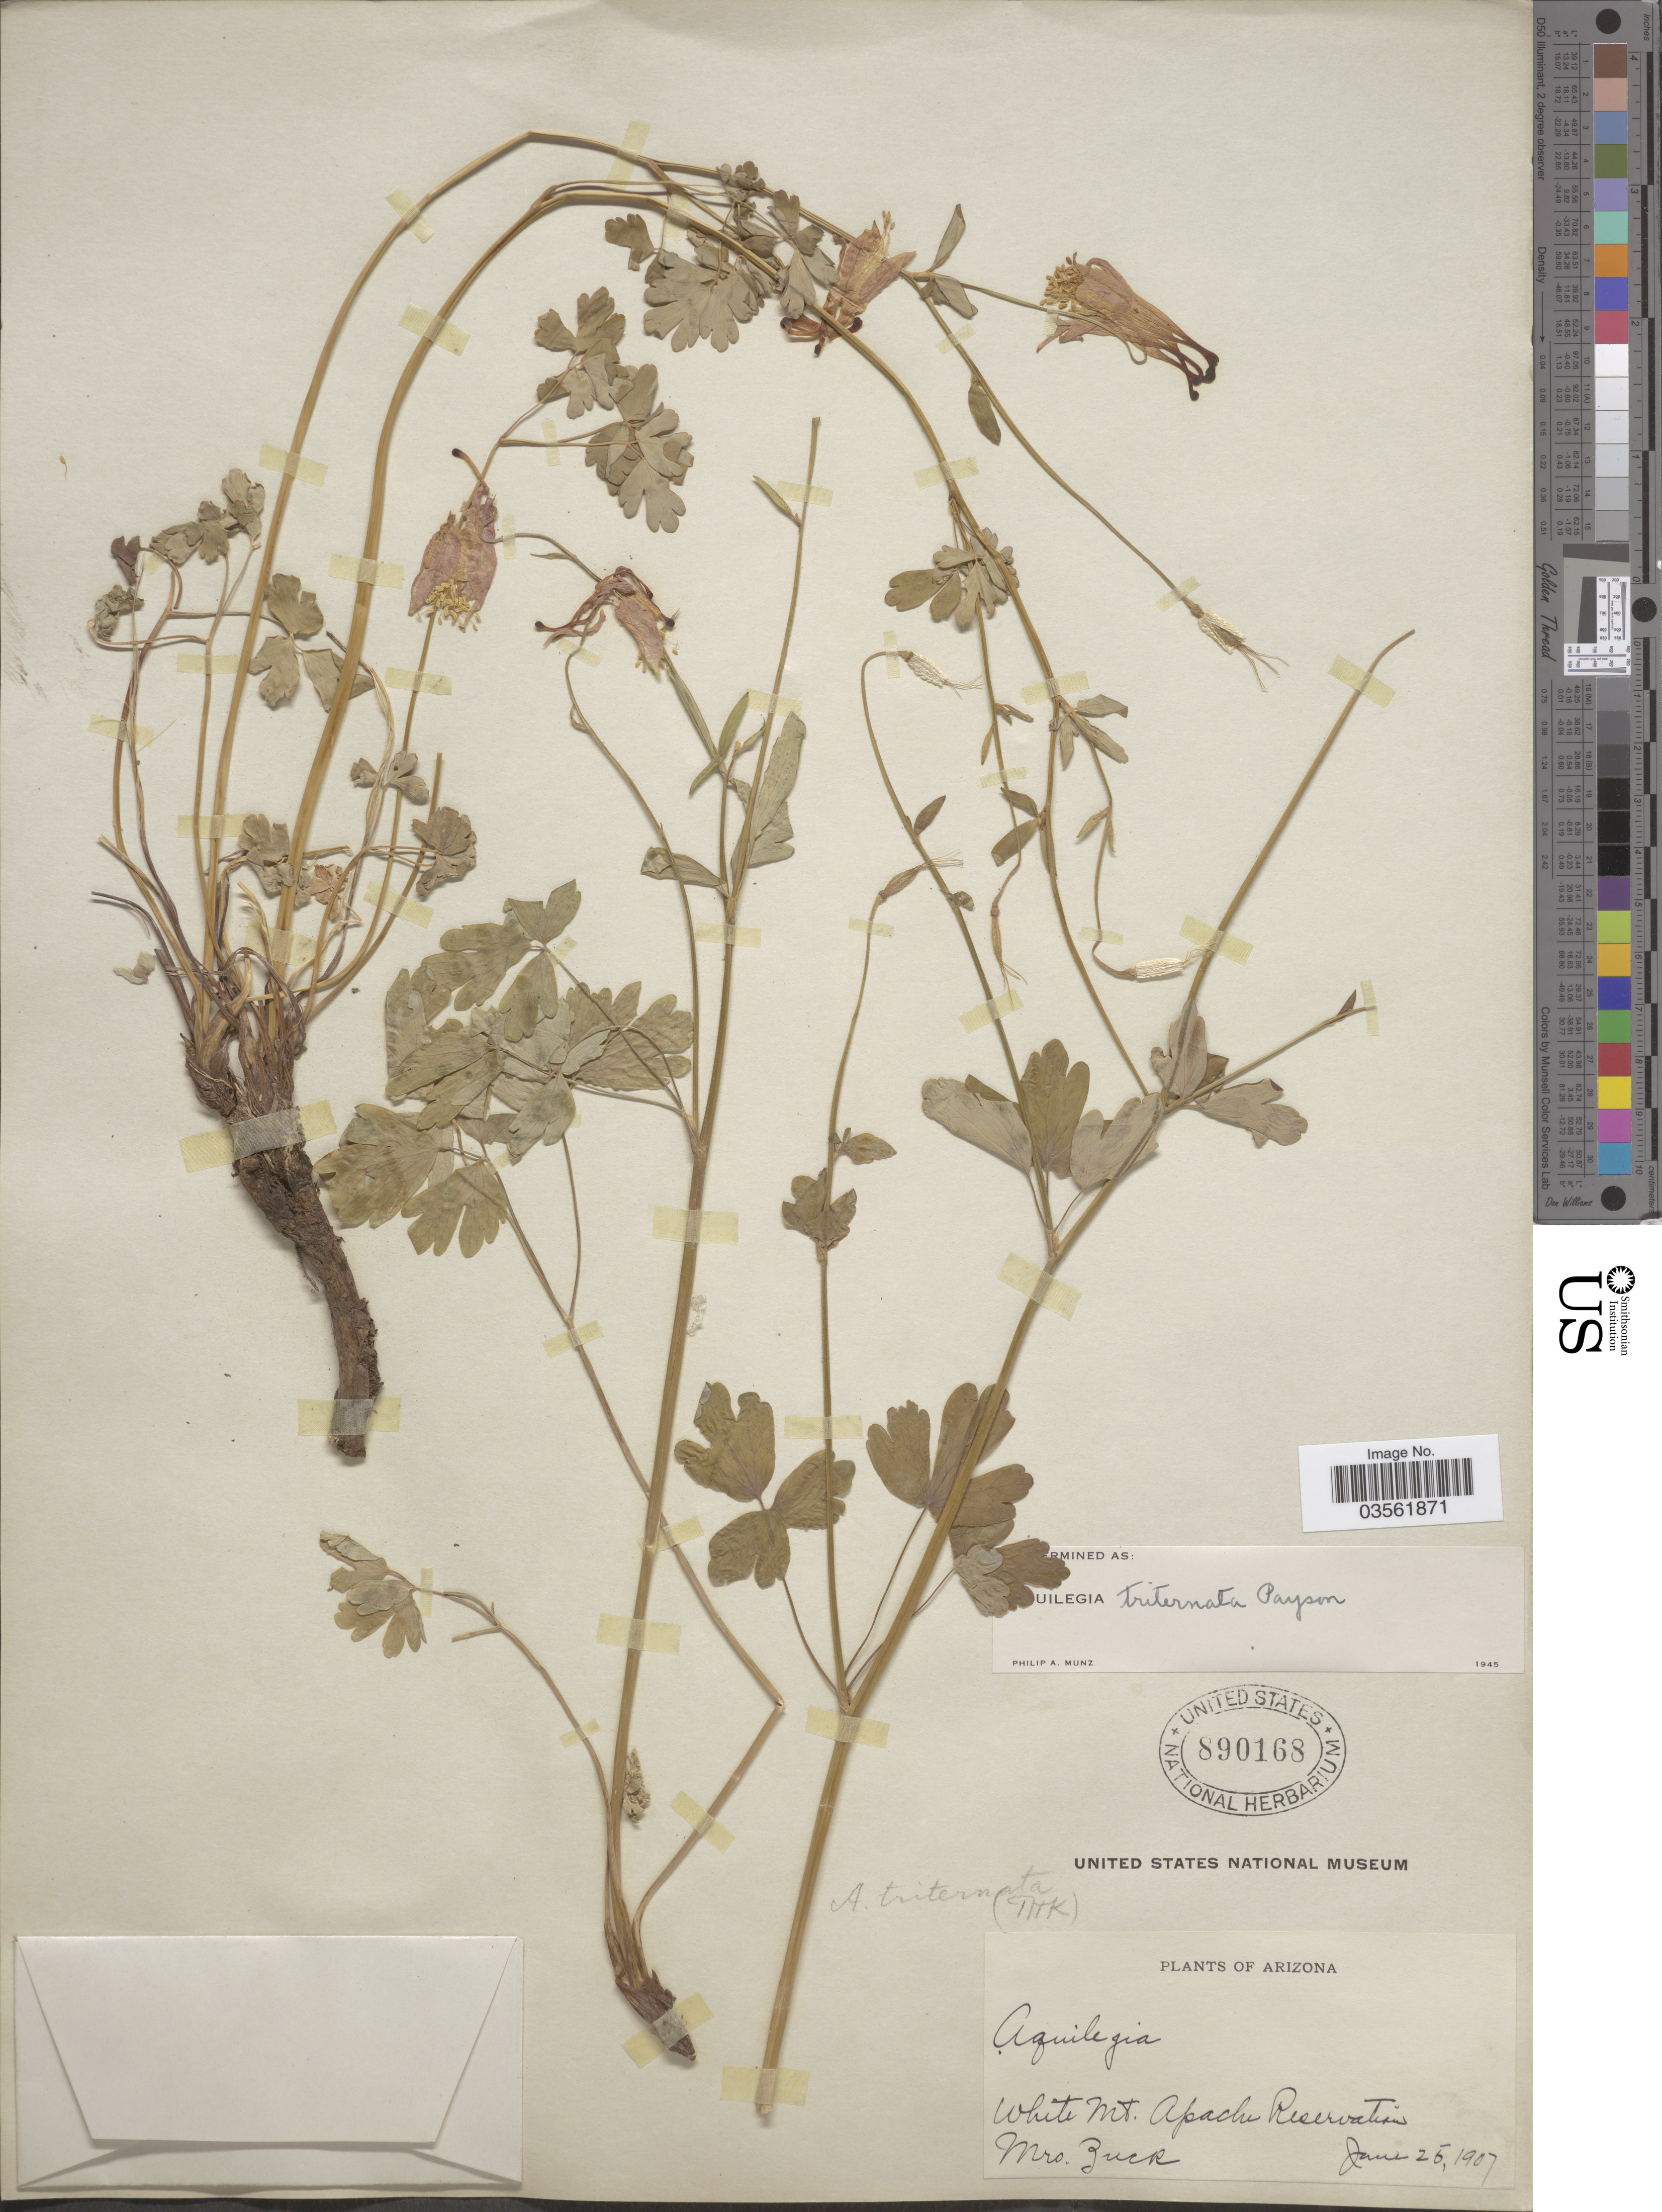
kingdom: Plantae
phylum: Tracheophyta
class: Magnoliopsida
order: Ranunculales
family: Ranunculaceae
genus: Aquilegia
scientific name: Aquilegia triternata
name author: Payson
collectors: Zuck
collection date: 1907-06-25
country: United States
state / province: Arizona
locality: White Mt. Apache Reservation.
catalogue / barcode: US 890168